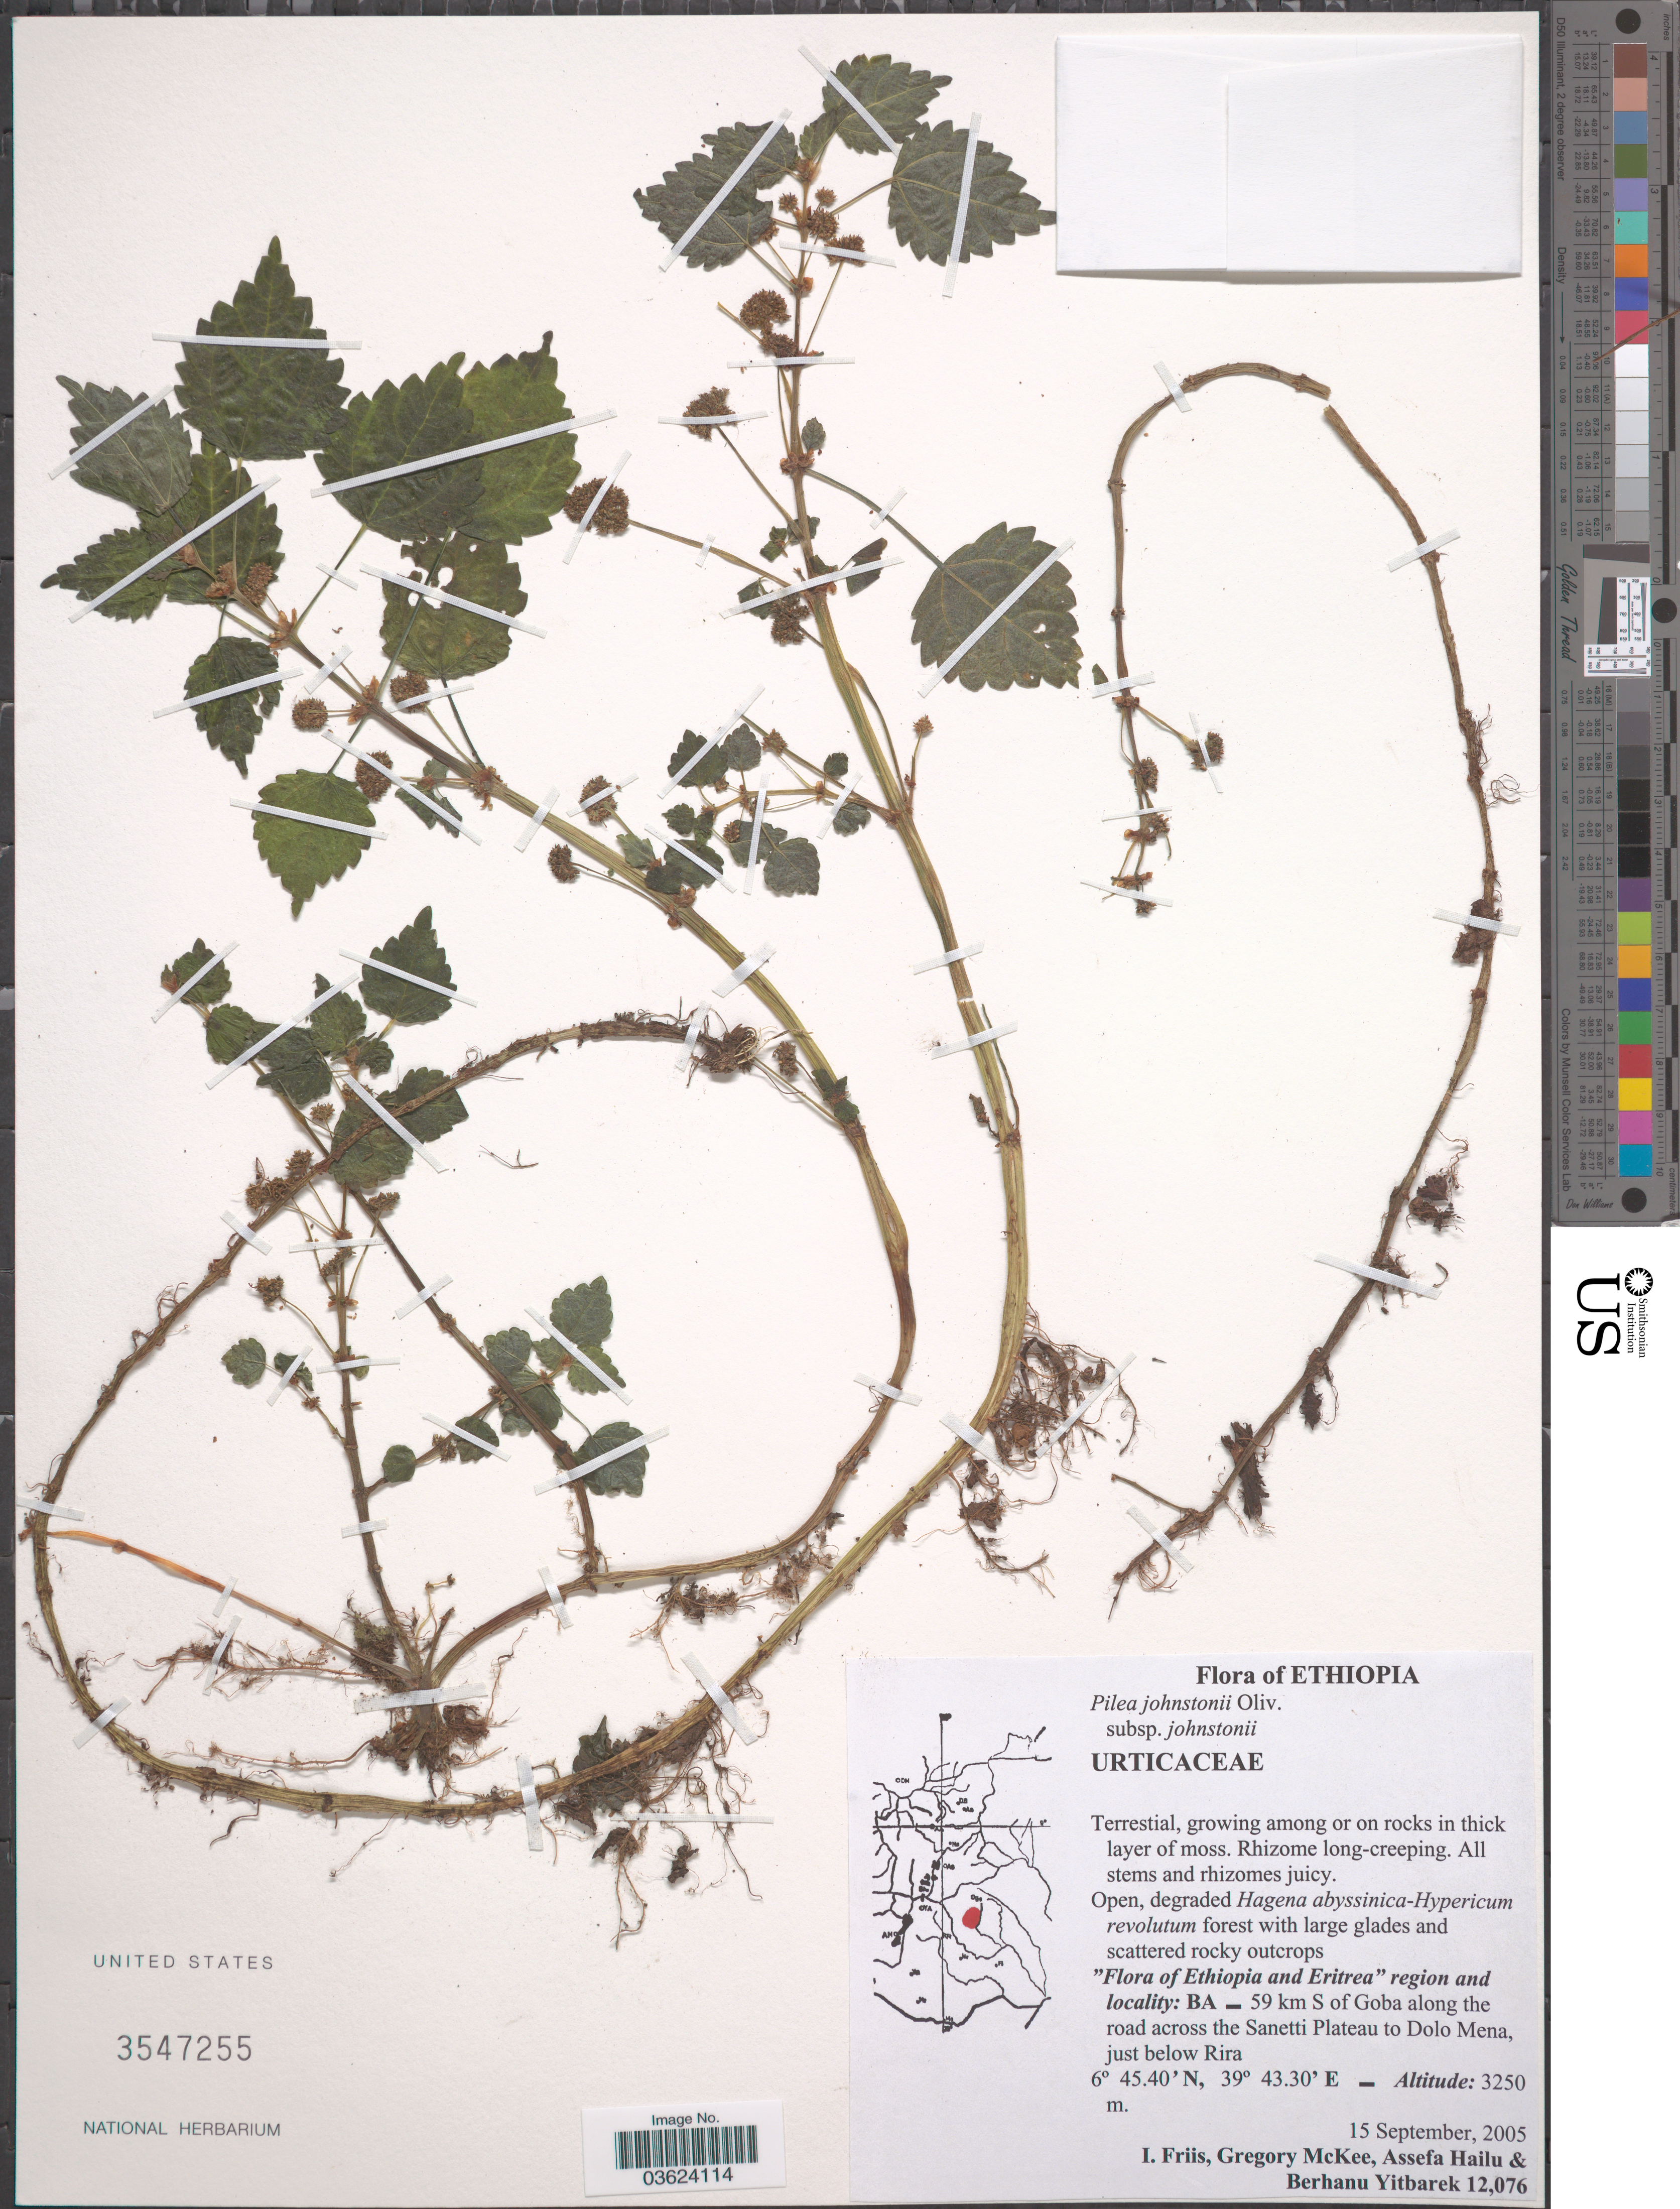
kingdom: Plantae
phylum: Tracheophyta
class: Magnoliopsida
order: Rosales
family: Urticaceae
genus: Pilea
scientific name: Pilea johnstonii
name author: Oliv.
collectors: I. Friis, G. S. McKee, A. Hailu & B. Yitbarek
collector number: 12076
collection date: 2005-09-15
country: Ethiopia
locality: Eritrea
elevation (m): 3250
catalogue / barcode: US 3547255